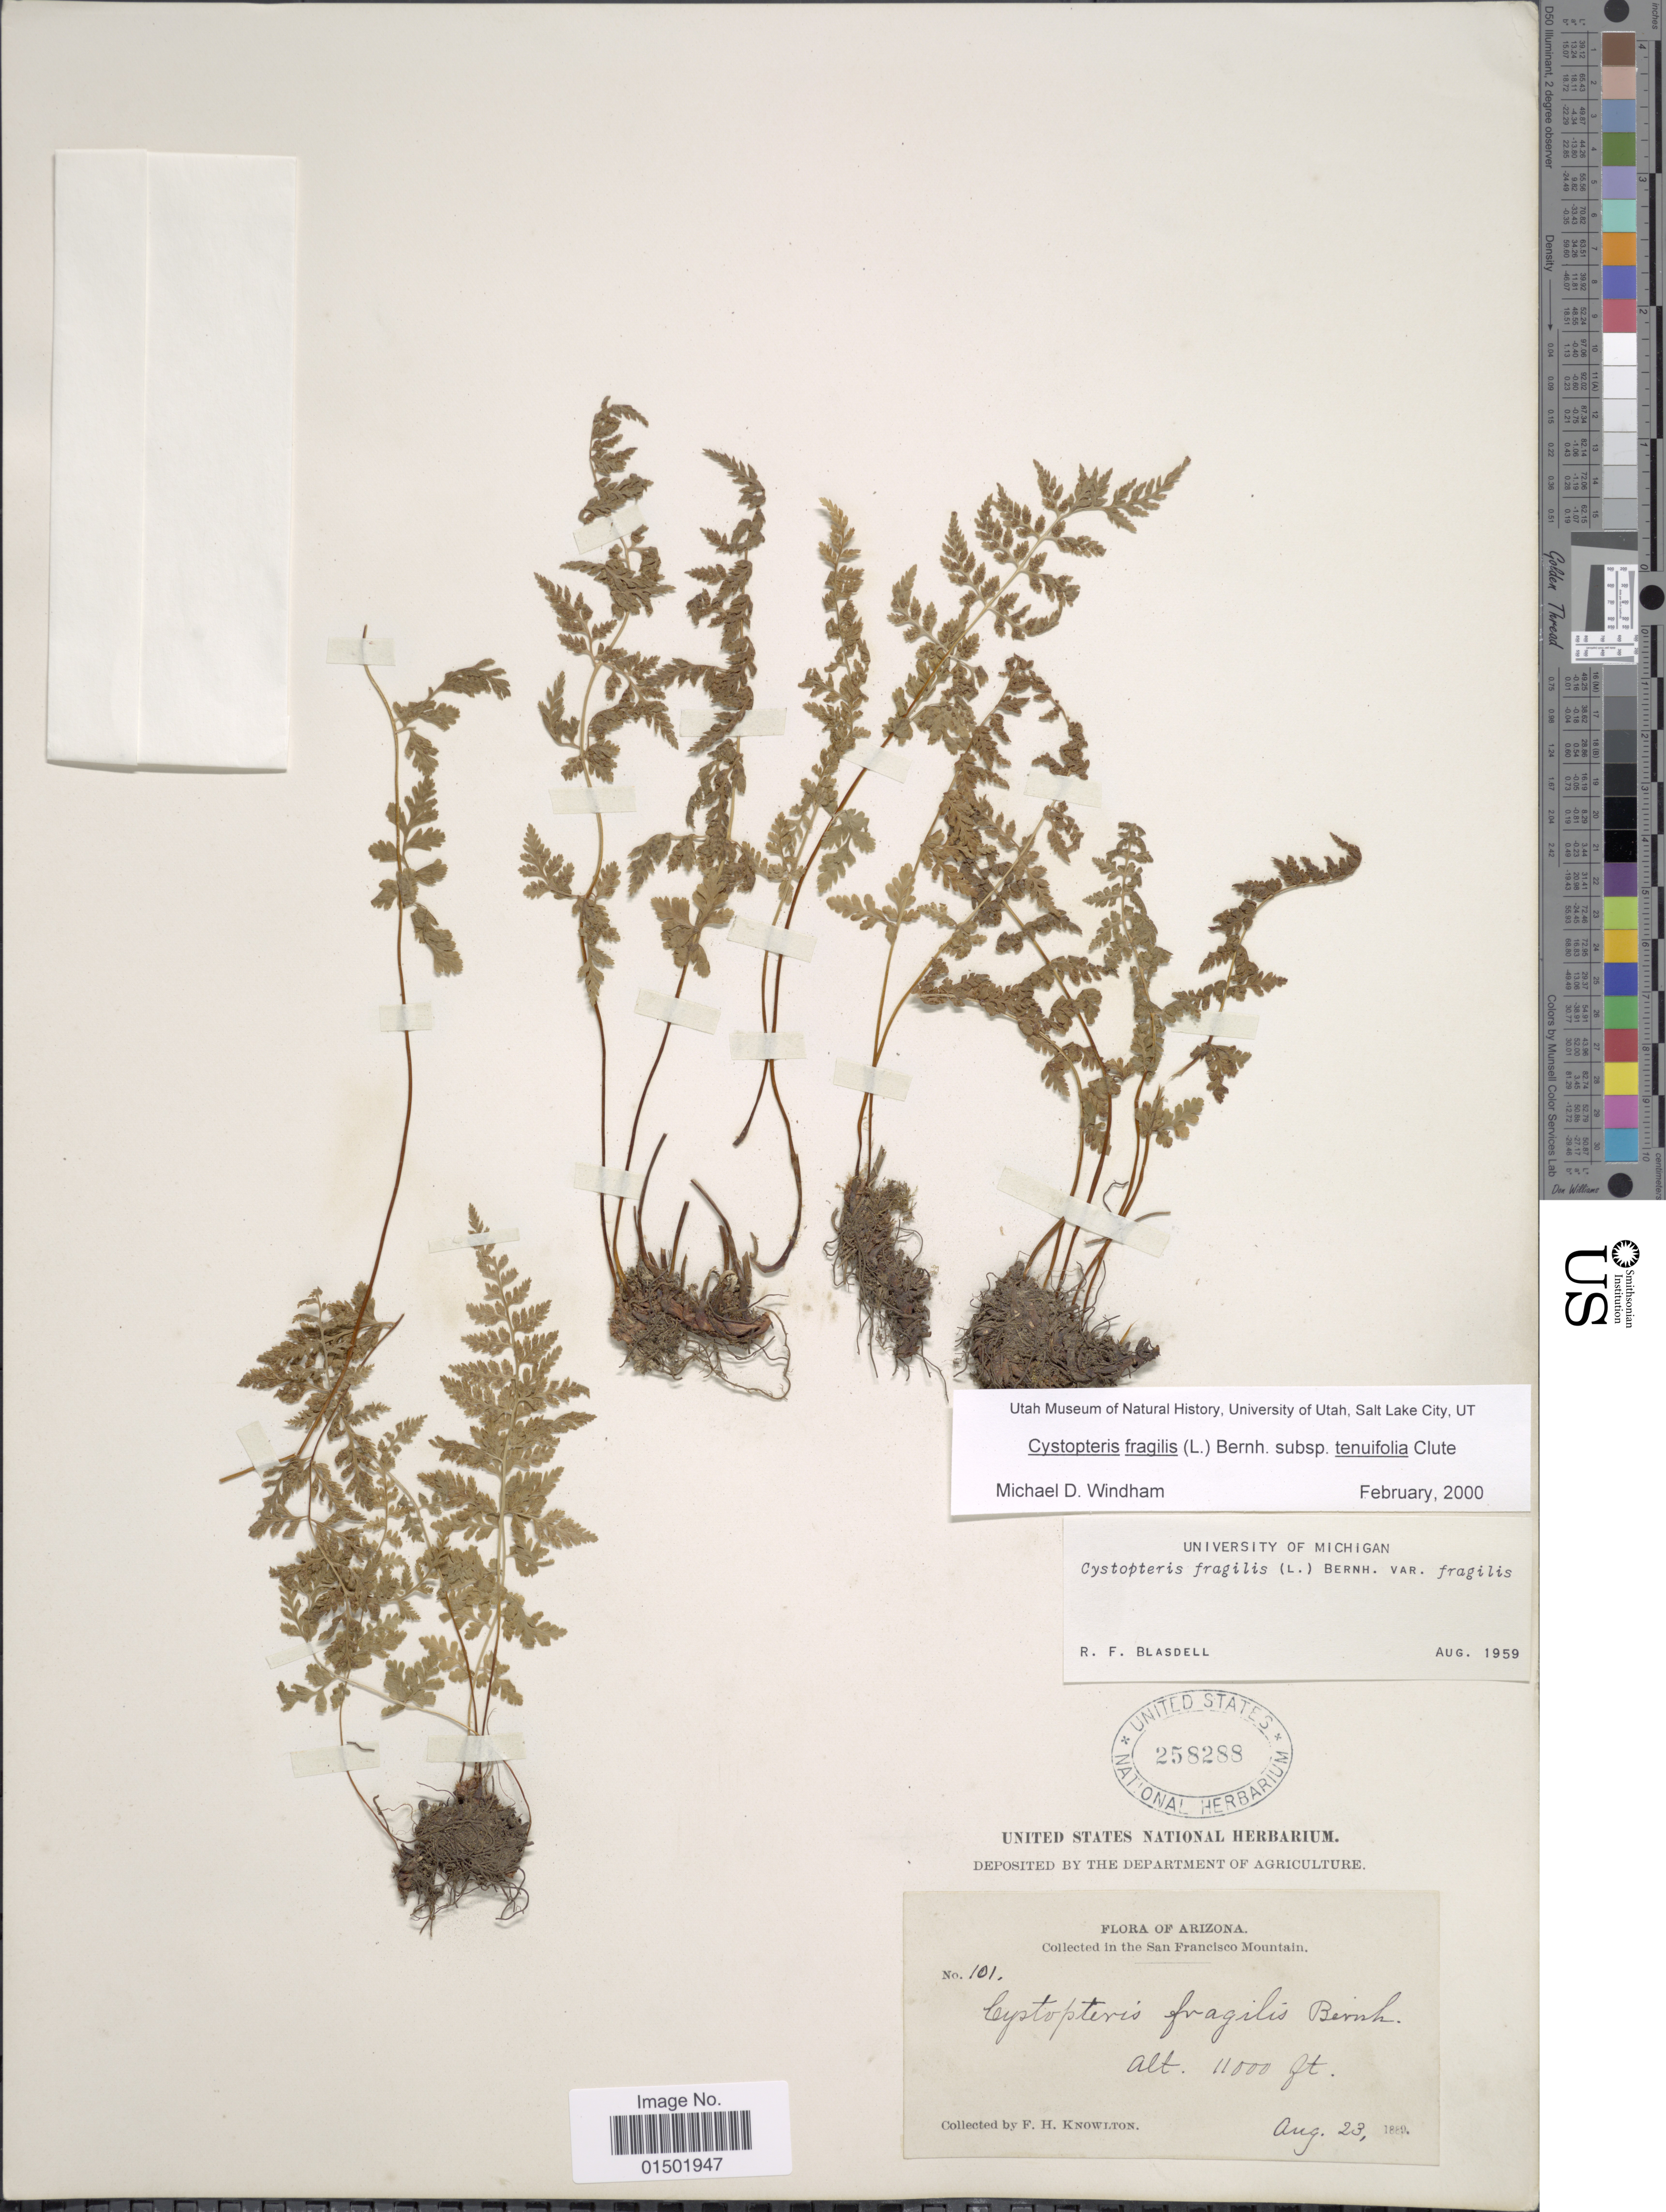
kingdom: Plantae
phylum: Tracheophyta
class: Polypodiopsida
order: Polypodiales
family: Cystopteridaceae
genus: Cystopteris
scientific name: Cystopteris fragilis var. tenuifolia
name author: (Clute) M. Broun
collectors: F. H. Knowlton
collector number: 101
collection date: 1889-08-23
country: United States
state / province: Arizona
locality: San Francisco Mountain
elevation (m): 3353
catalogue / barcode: US 258288